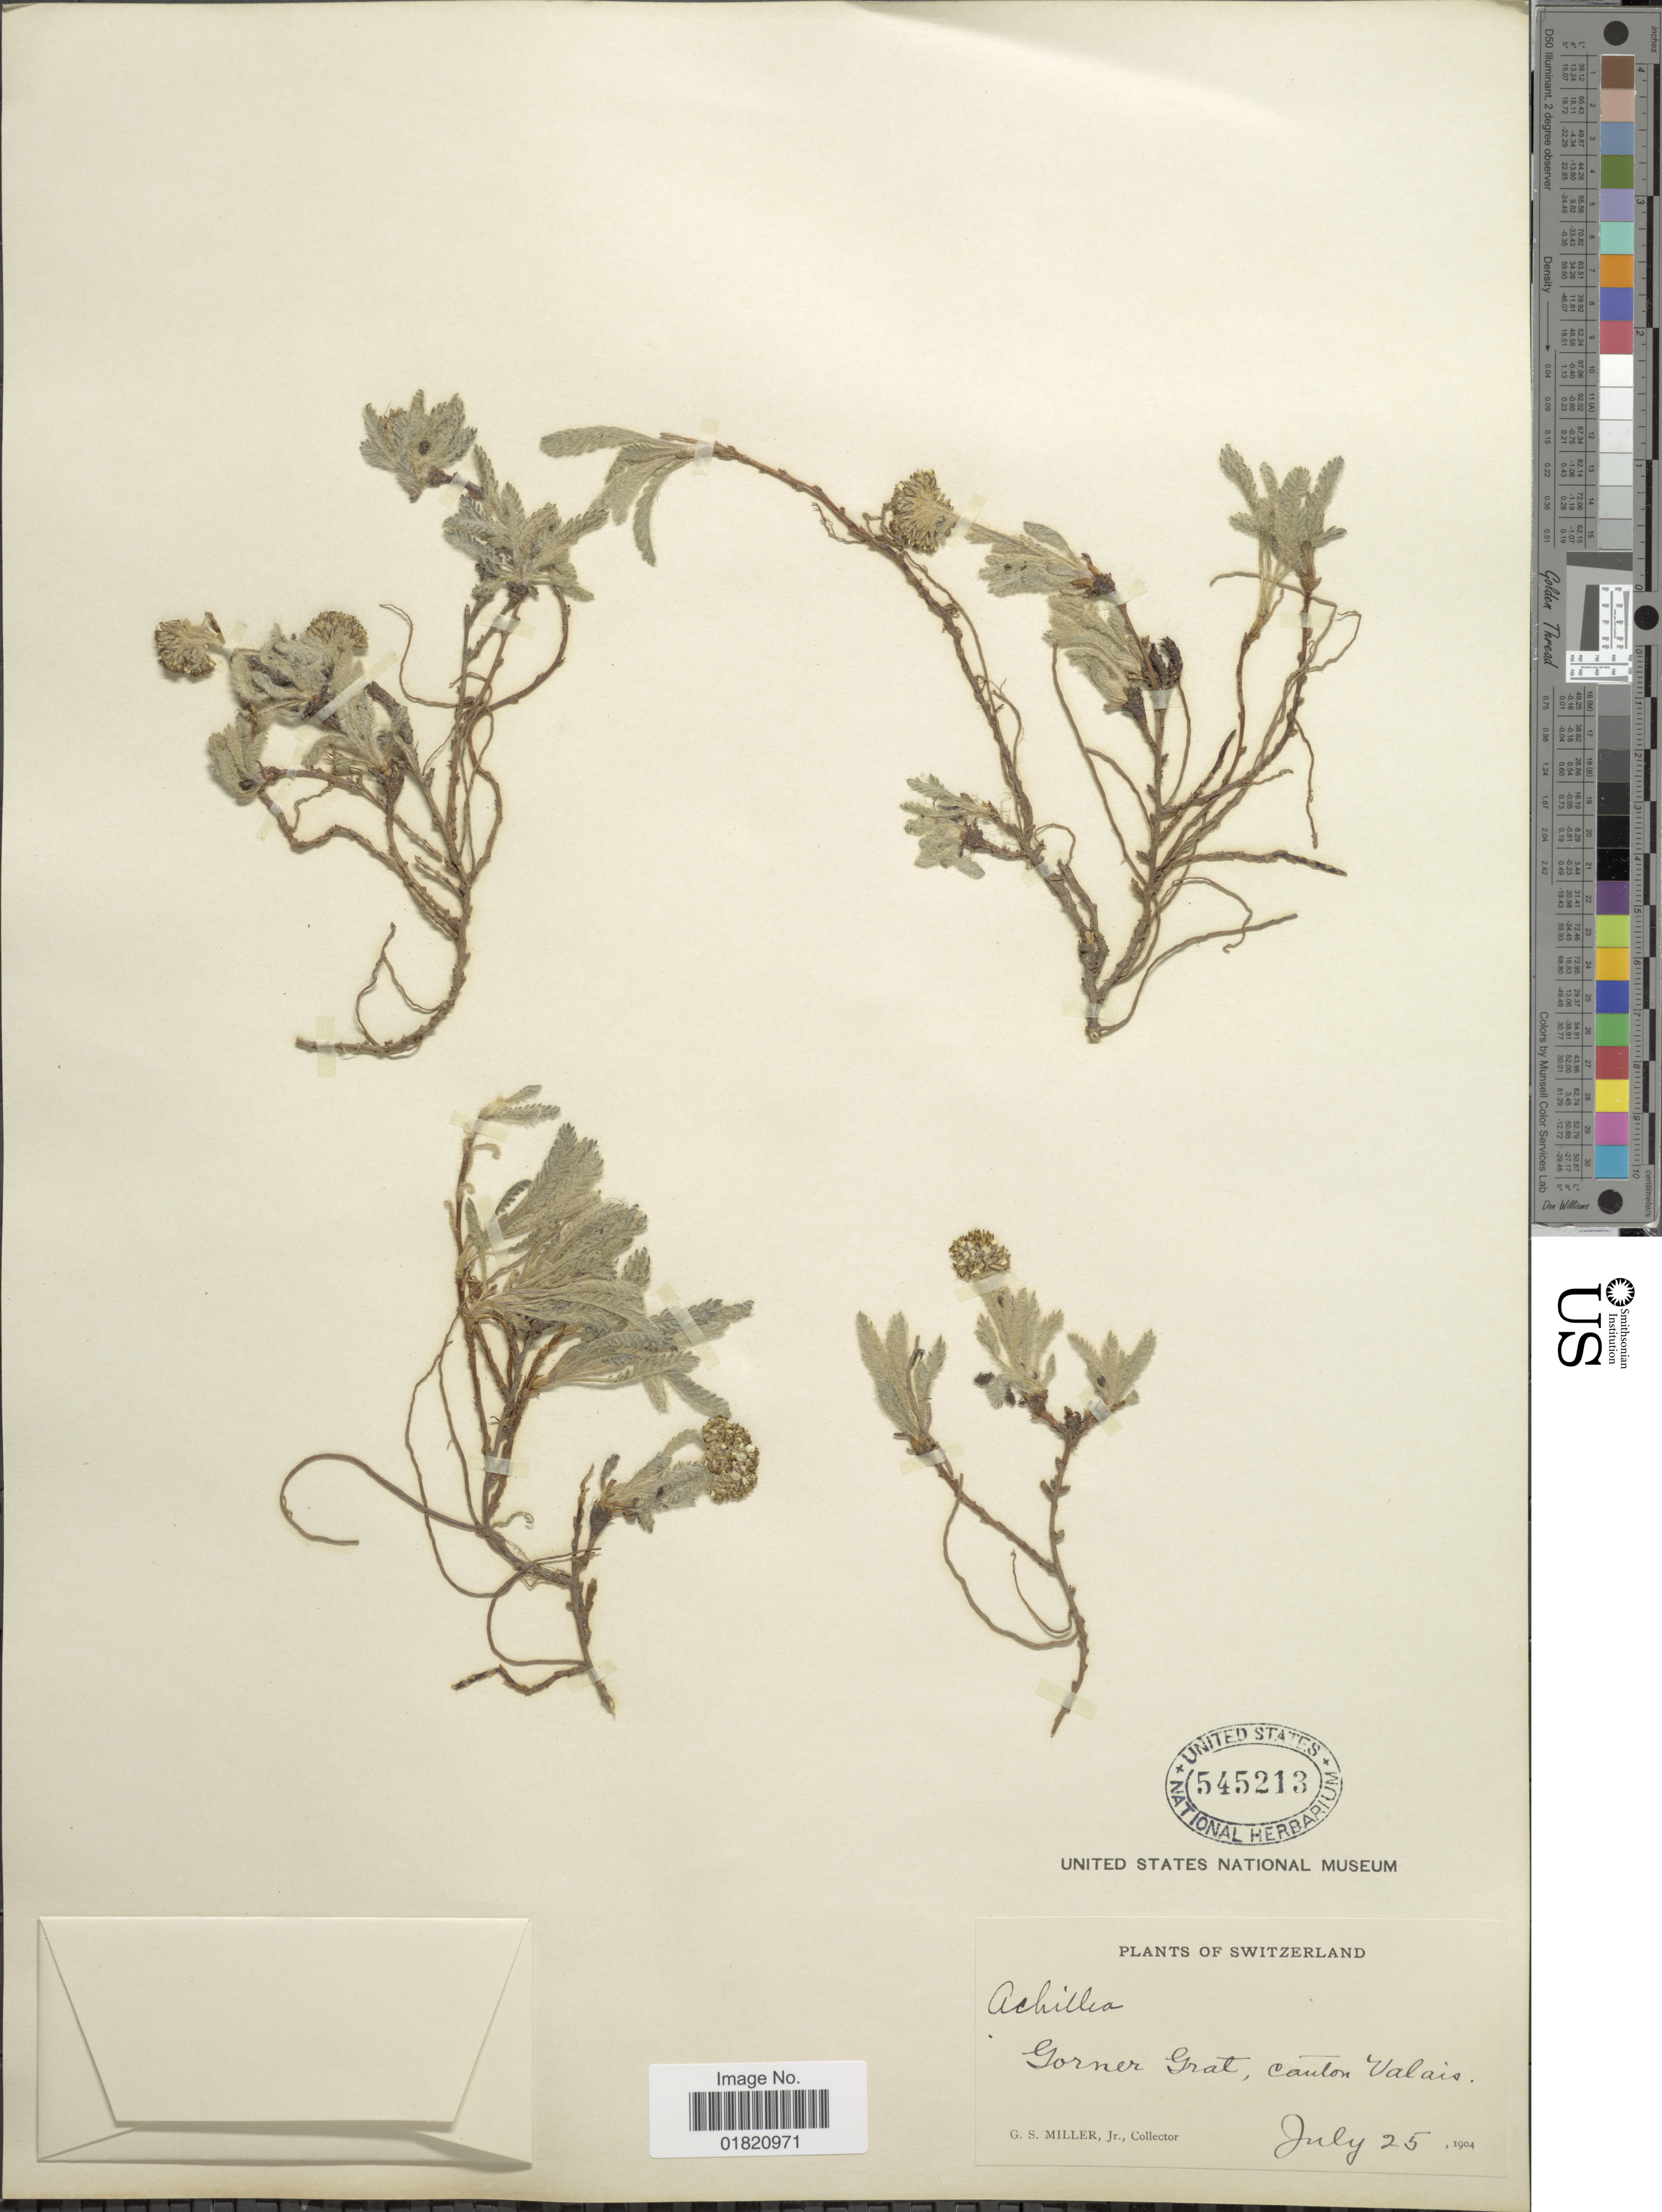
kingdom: Plantae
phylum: Tracheophyta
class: Magnoliopsida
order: Asterales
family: Asteraceae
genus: Achillea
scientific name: Achillea sp.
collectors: G. S. Miller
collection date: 1904-07-25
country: Switzerland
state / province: Valais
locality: Gorner Grat, canton Valais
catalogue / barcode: US 545213